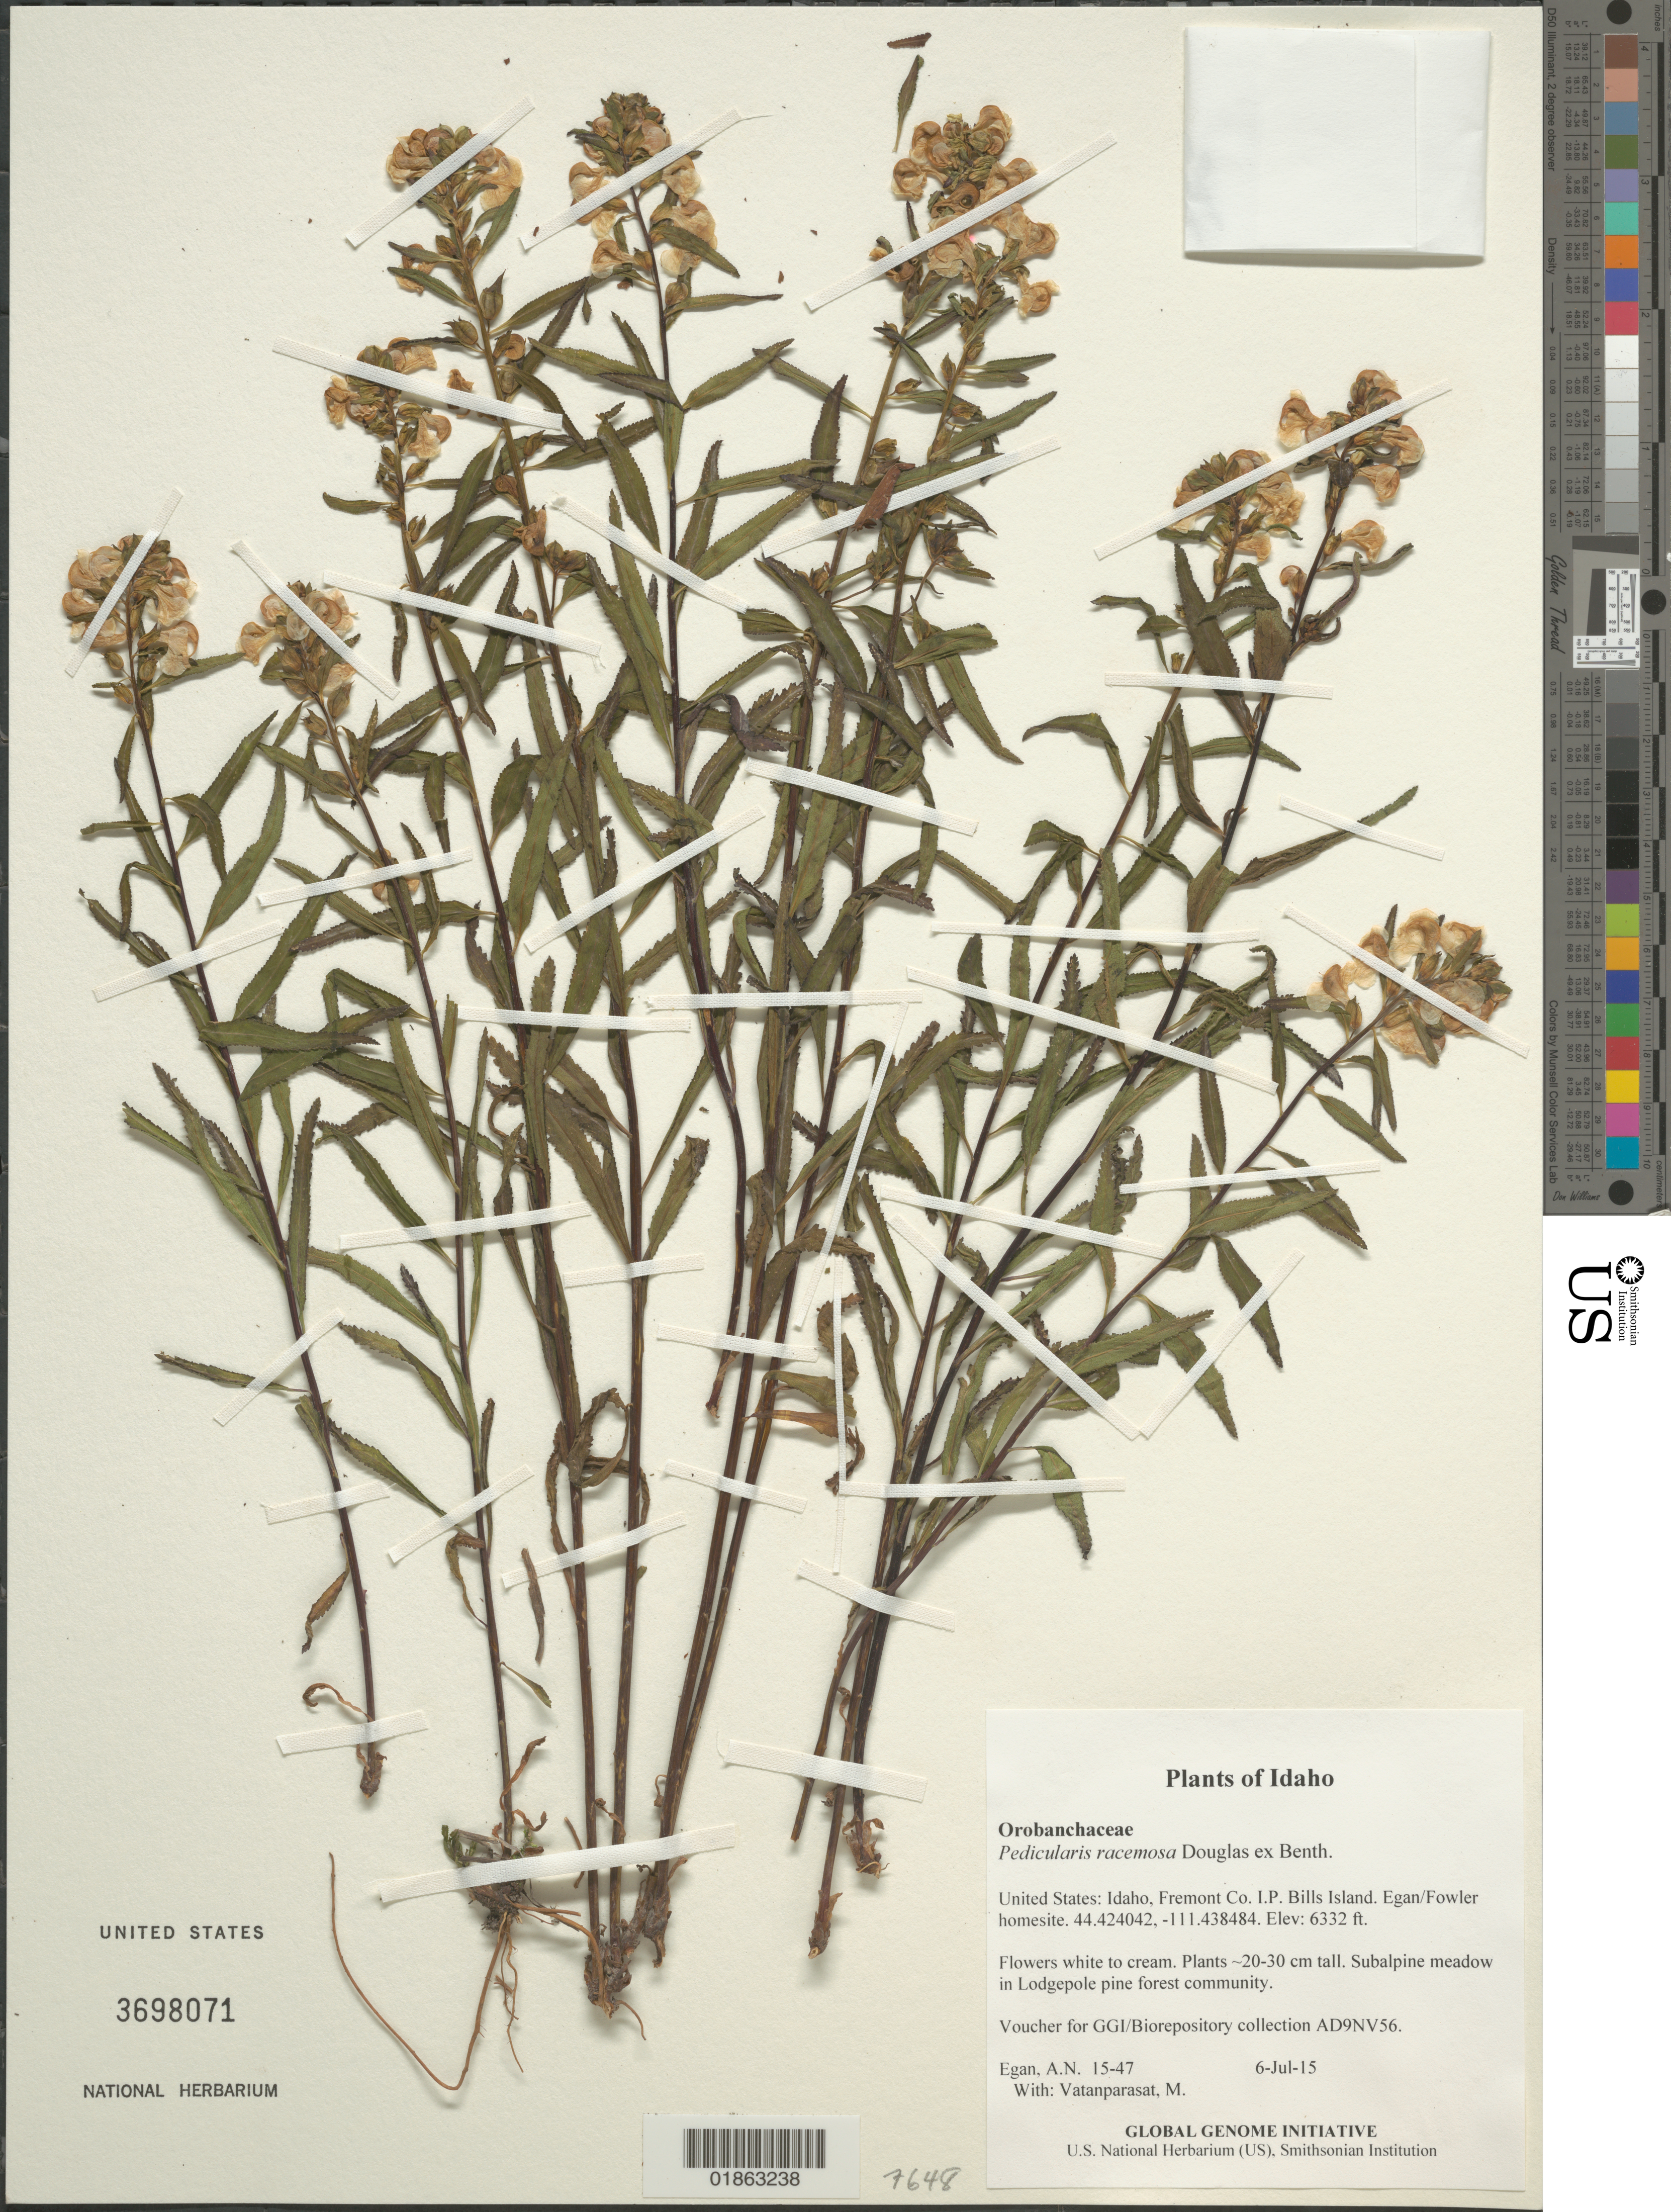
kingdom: Plantae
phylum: Tracheophyta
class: Magnoliopsida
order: Lamiales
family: Orobanchaceae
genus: Pedicularis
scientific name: Pedicularis racemosa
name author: Douglas ex Benth.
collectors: A. N. Egan & M. Vatanparasat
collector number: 15-47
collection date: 2015-07-06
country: United States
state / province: Idaho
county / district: Fremont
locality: I.P. Bills Island. Egan/Fowler homesite.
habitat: Subalpine meadow in Lodgepole pine forest community.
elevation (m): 1930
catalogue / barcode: US 3698071